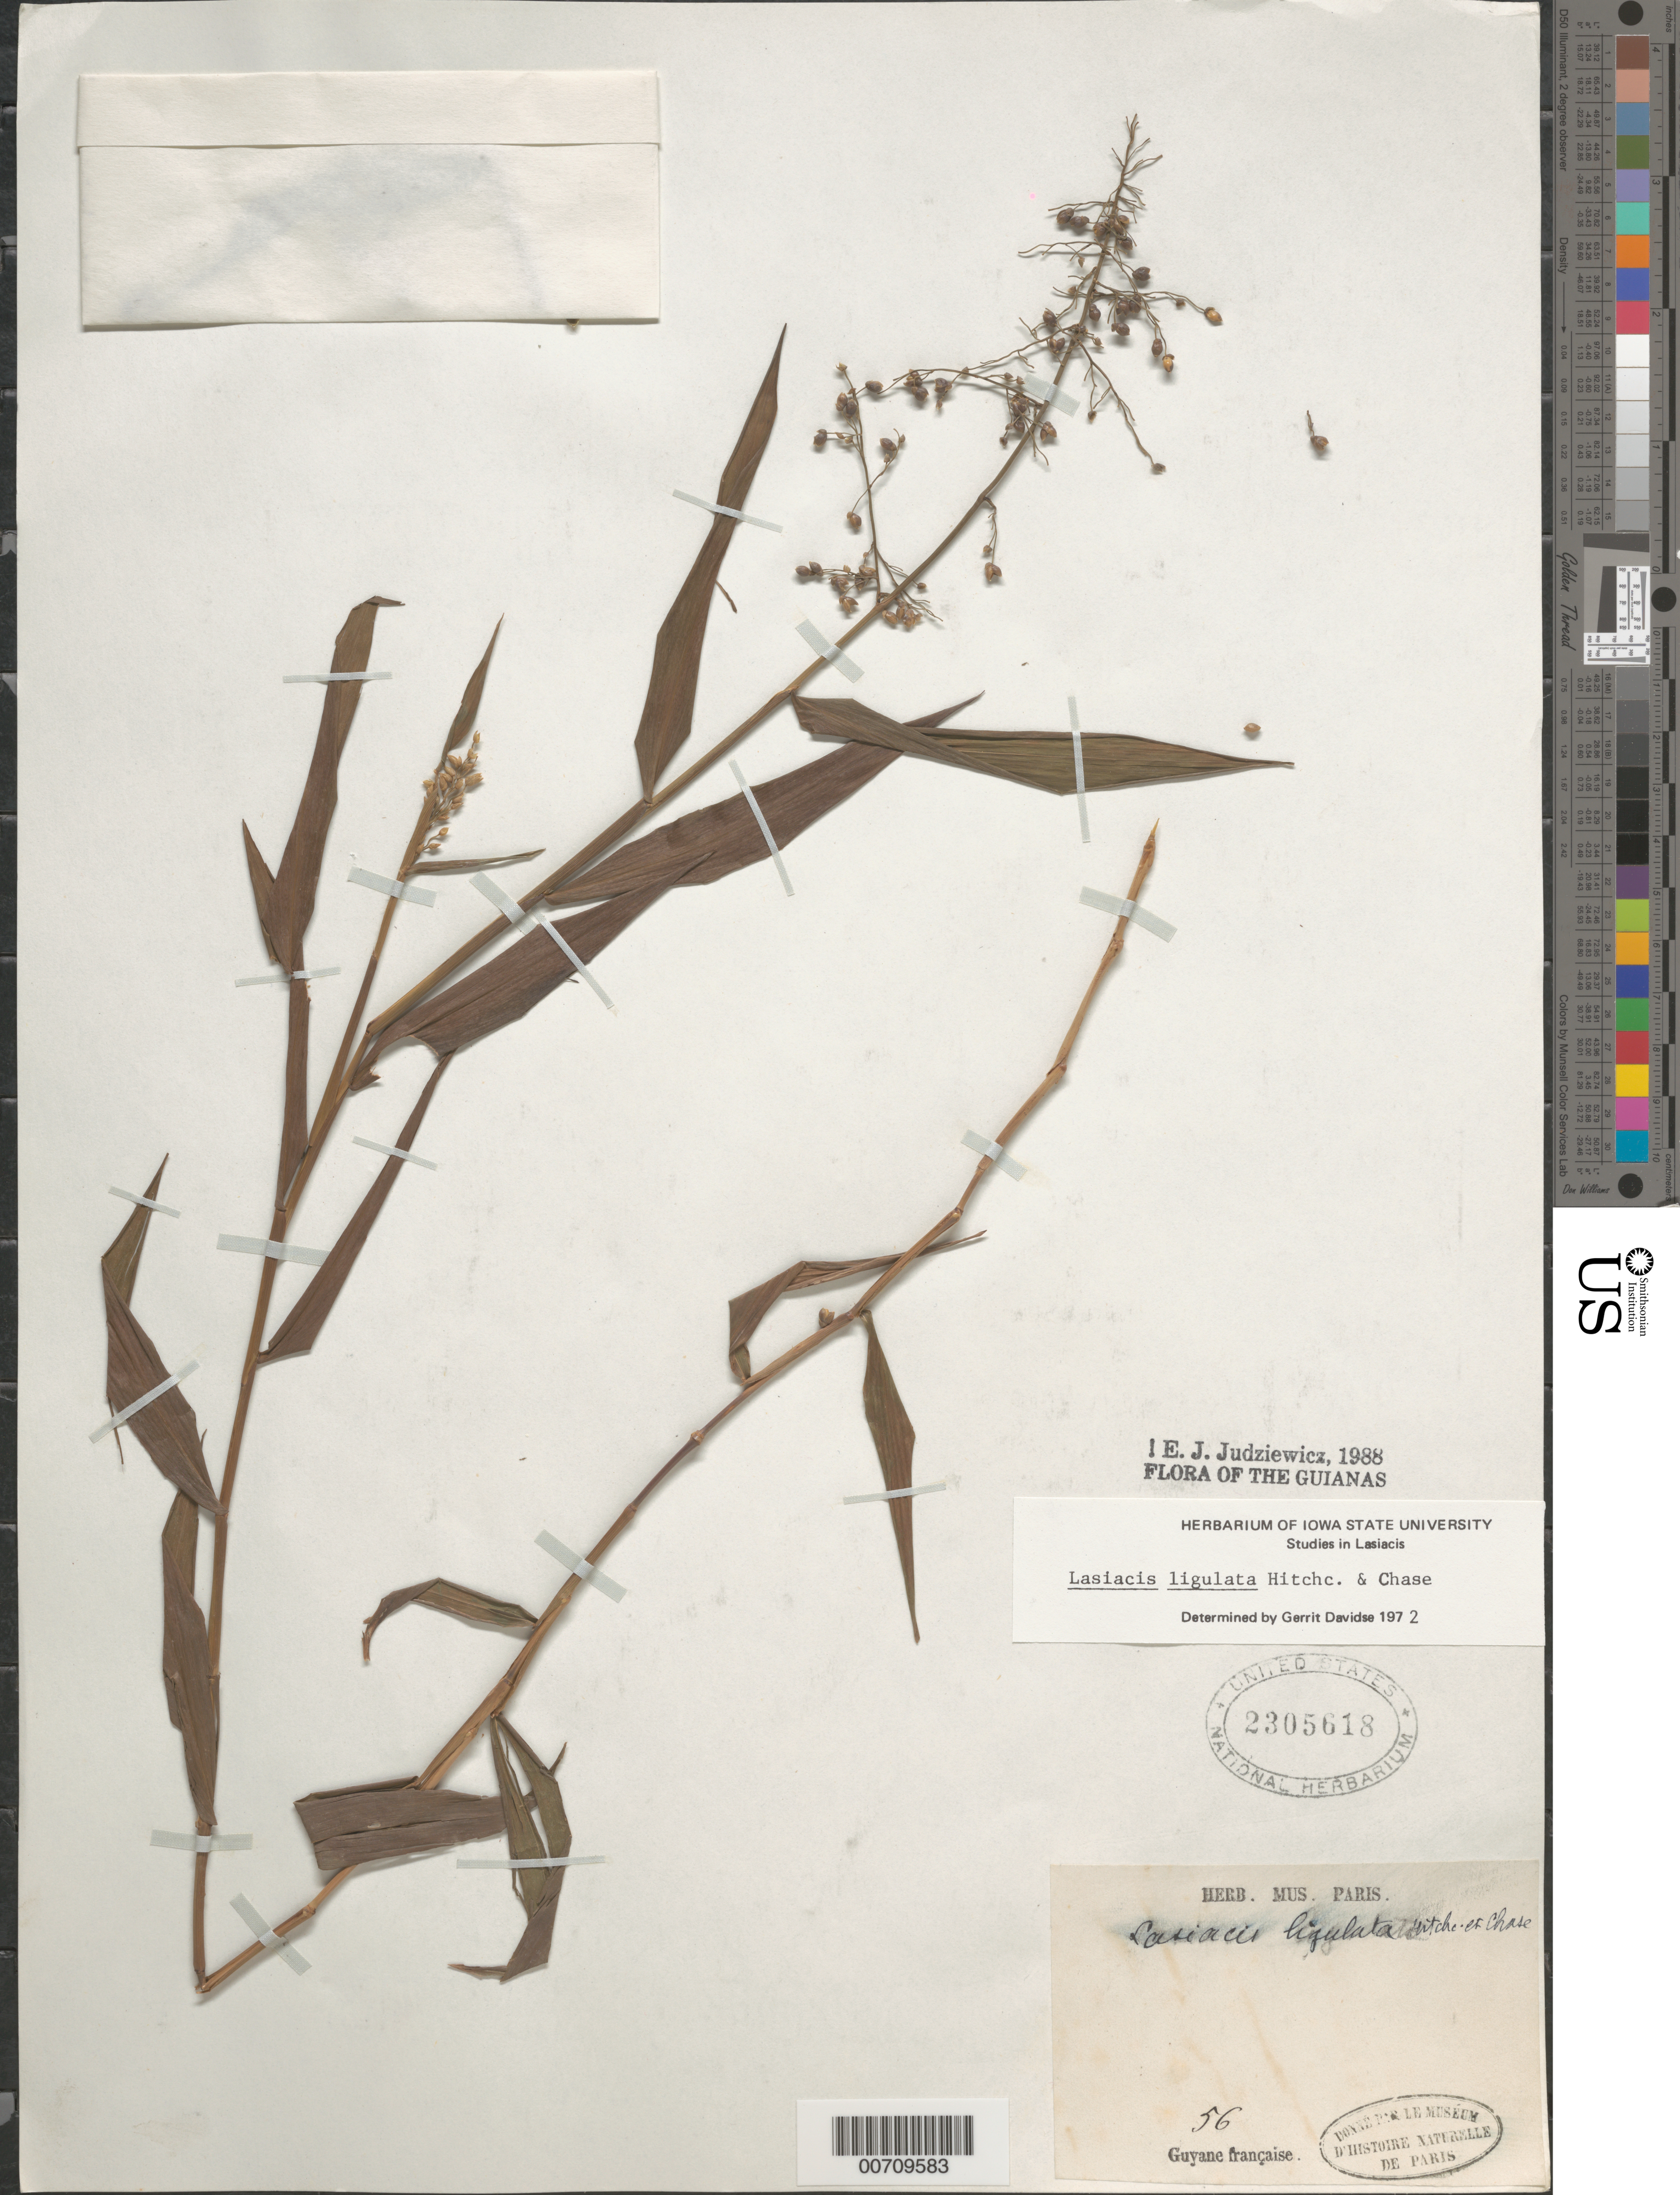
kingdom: Plantae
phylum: Tracheophyta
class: Liliopsida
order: Poales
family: Poaceae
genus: Lasiacis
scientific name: Lasiacis ligulata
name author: Hitchc. & Chase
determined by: Davidse, Gerrit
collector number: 56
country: French Guiana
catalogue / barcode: US 2305618